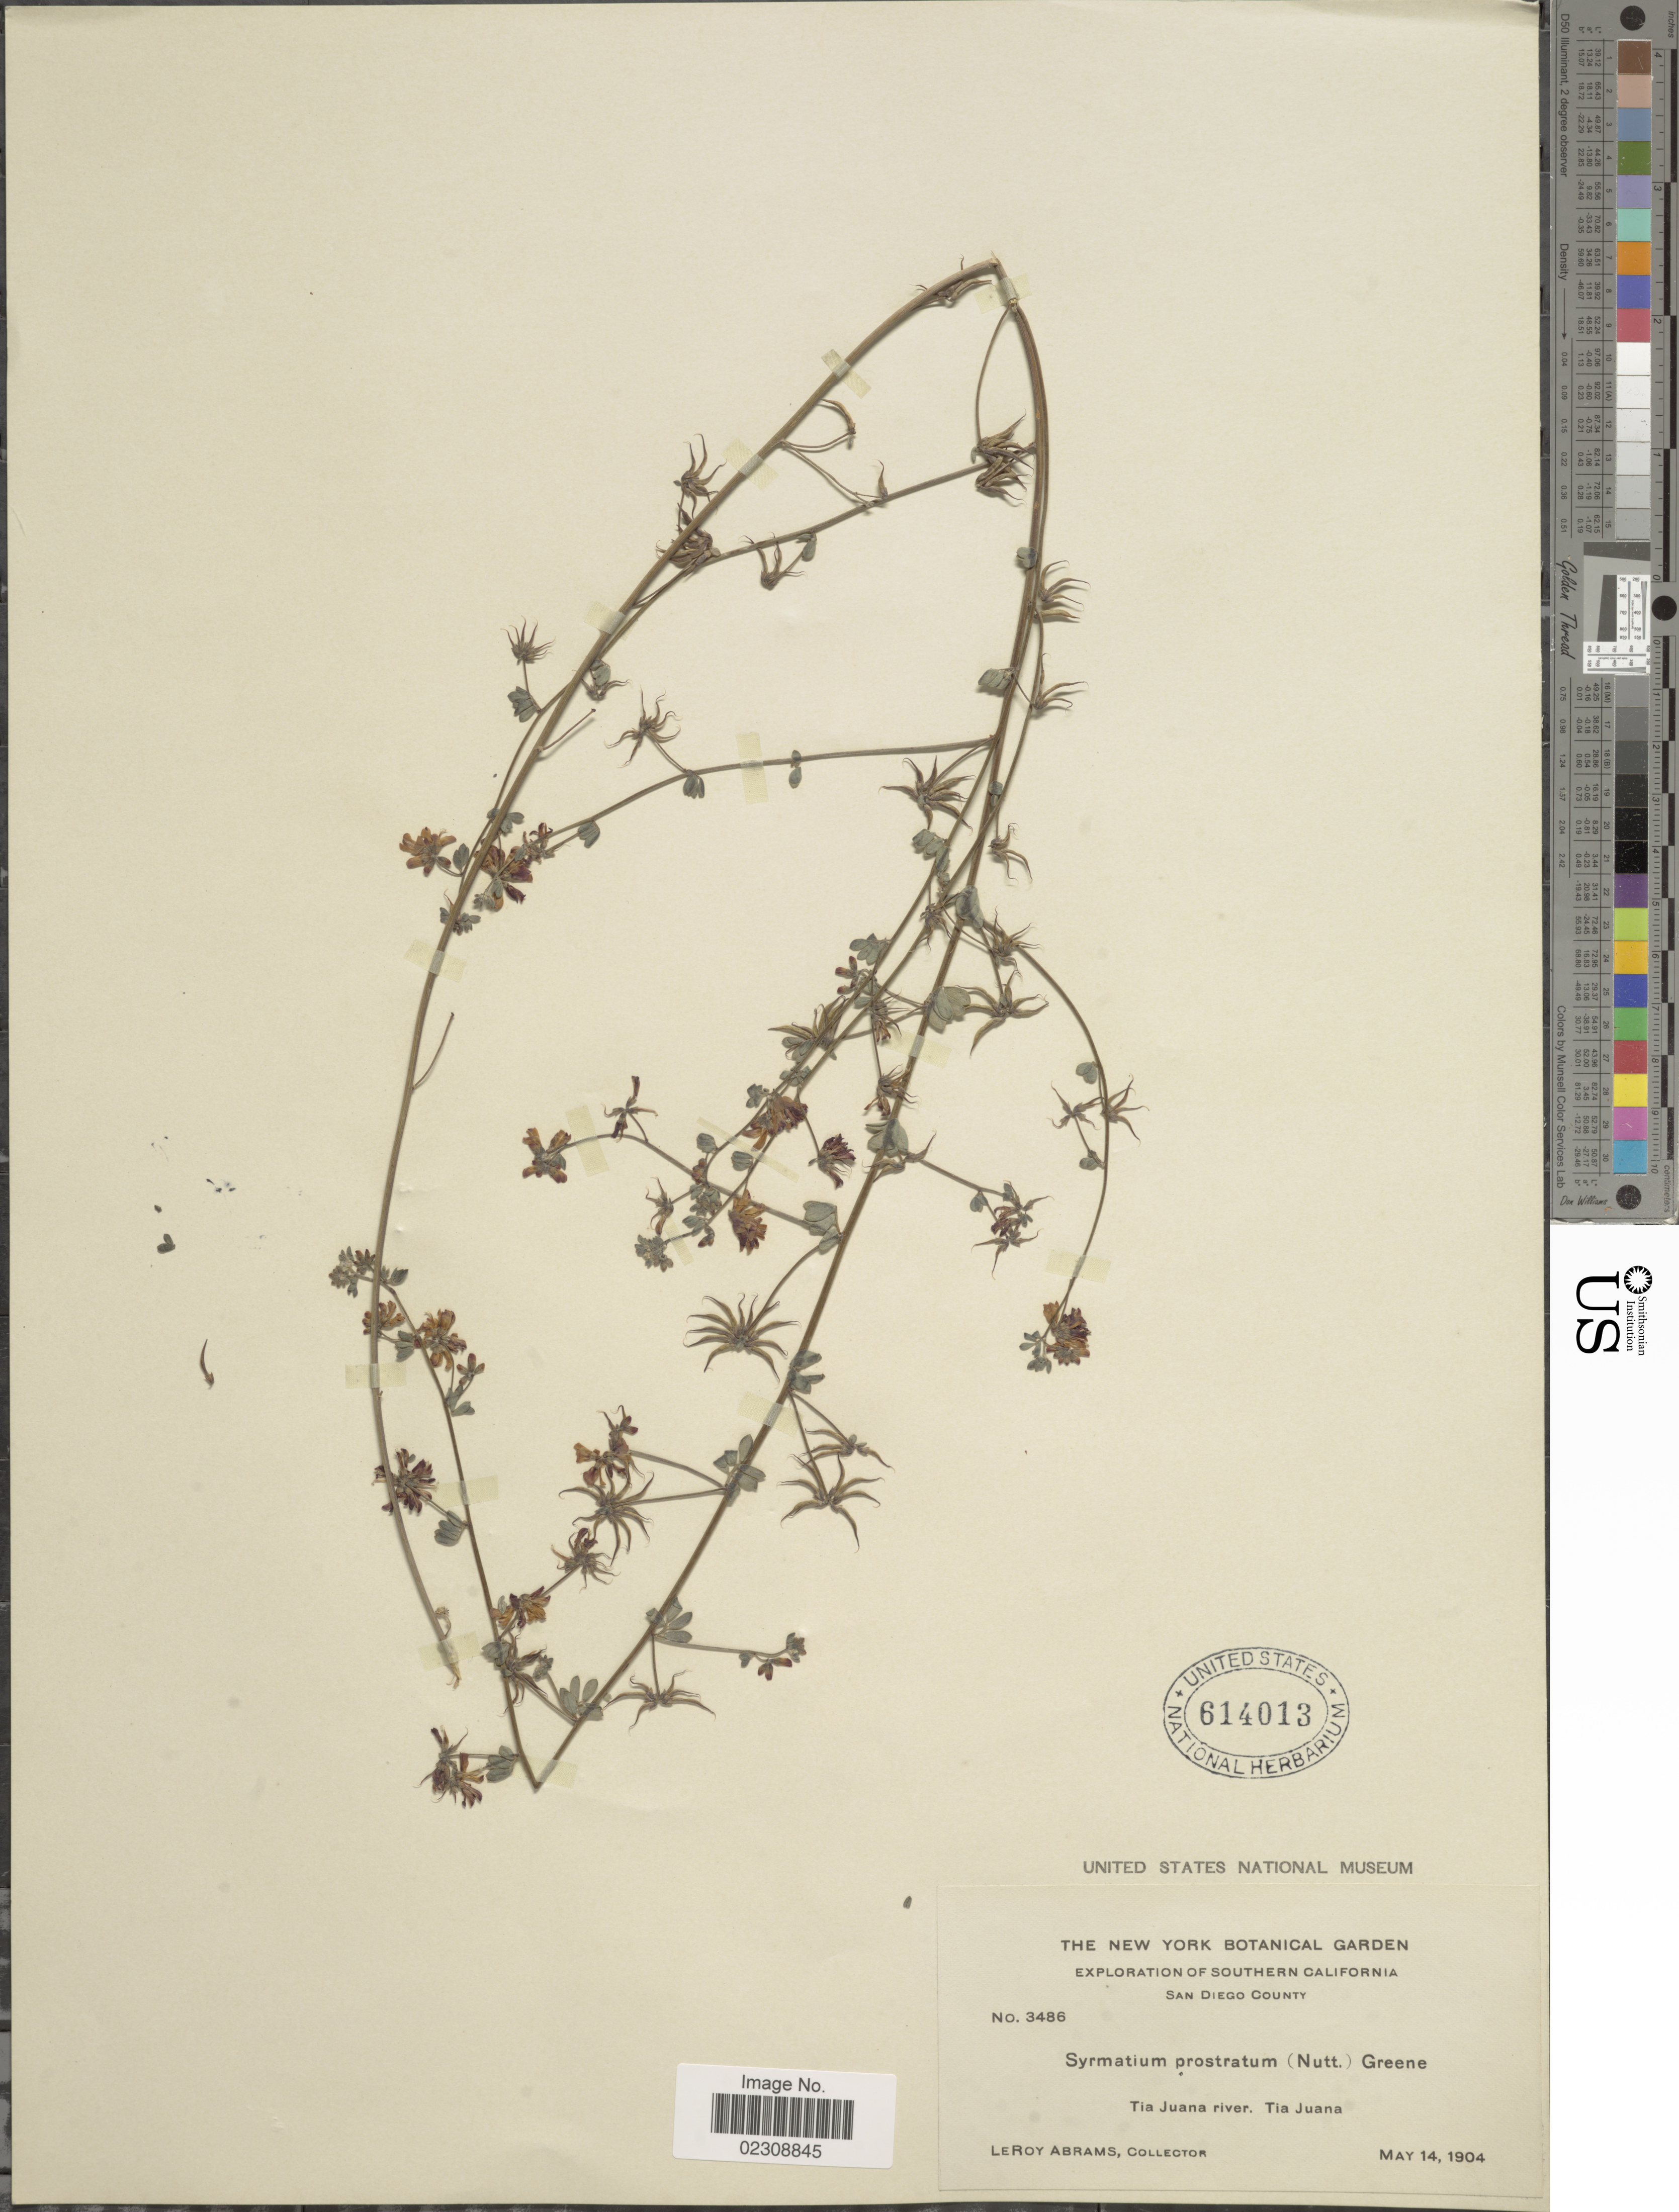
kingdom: Plantae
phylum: Tracheophyta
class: Magnoliopsida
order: Fabales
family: Fabaceae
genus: Syrmatium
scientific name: Syrmatium prostratum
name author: (Nutt.) Greene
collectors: L. Abrams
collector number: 3486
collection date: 1904-05-14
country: United States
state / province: California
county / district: San Diego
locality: Southern California. San Diego County. Tia Juana river. Tia Juana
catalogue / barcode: US 614013